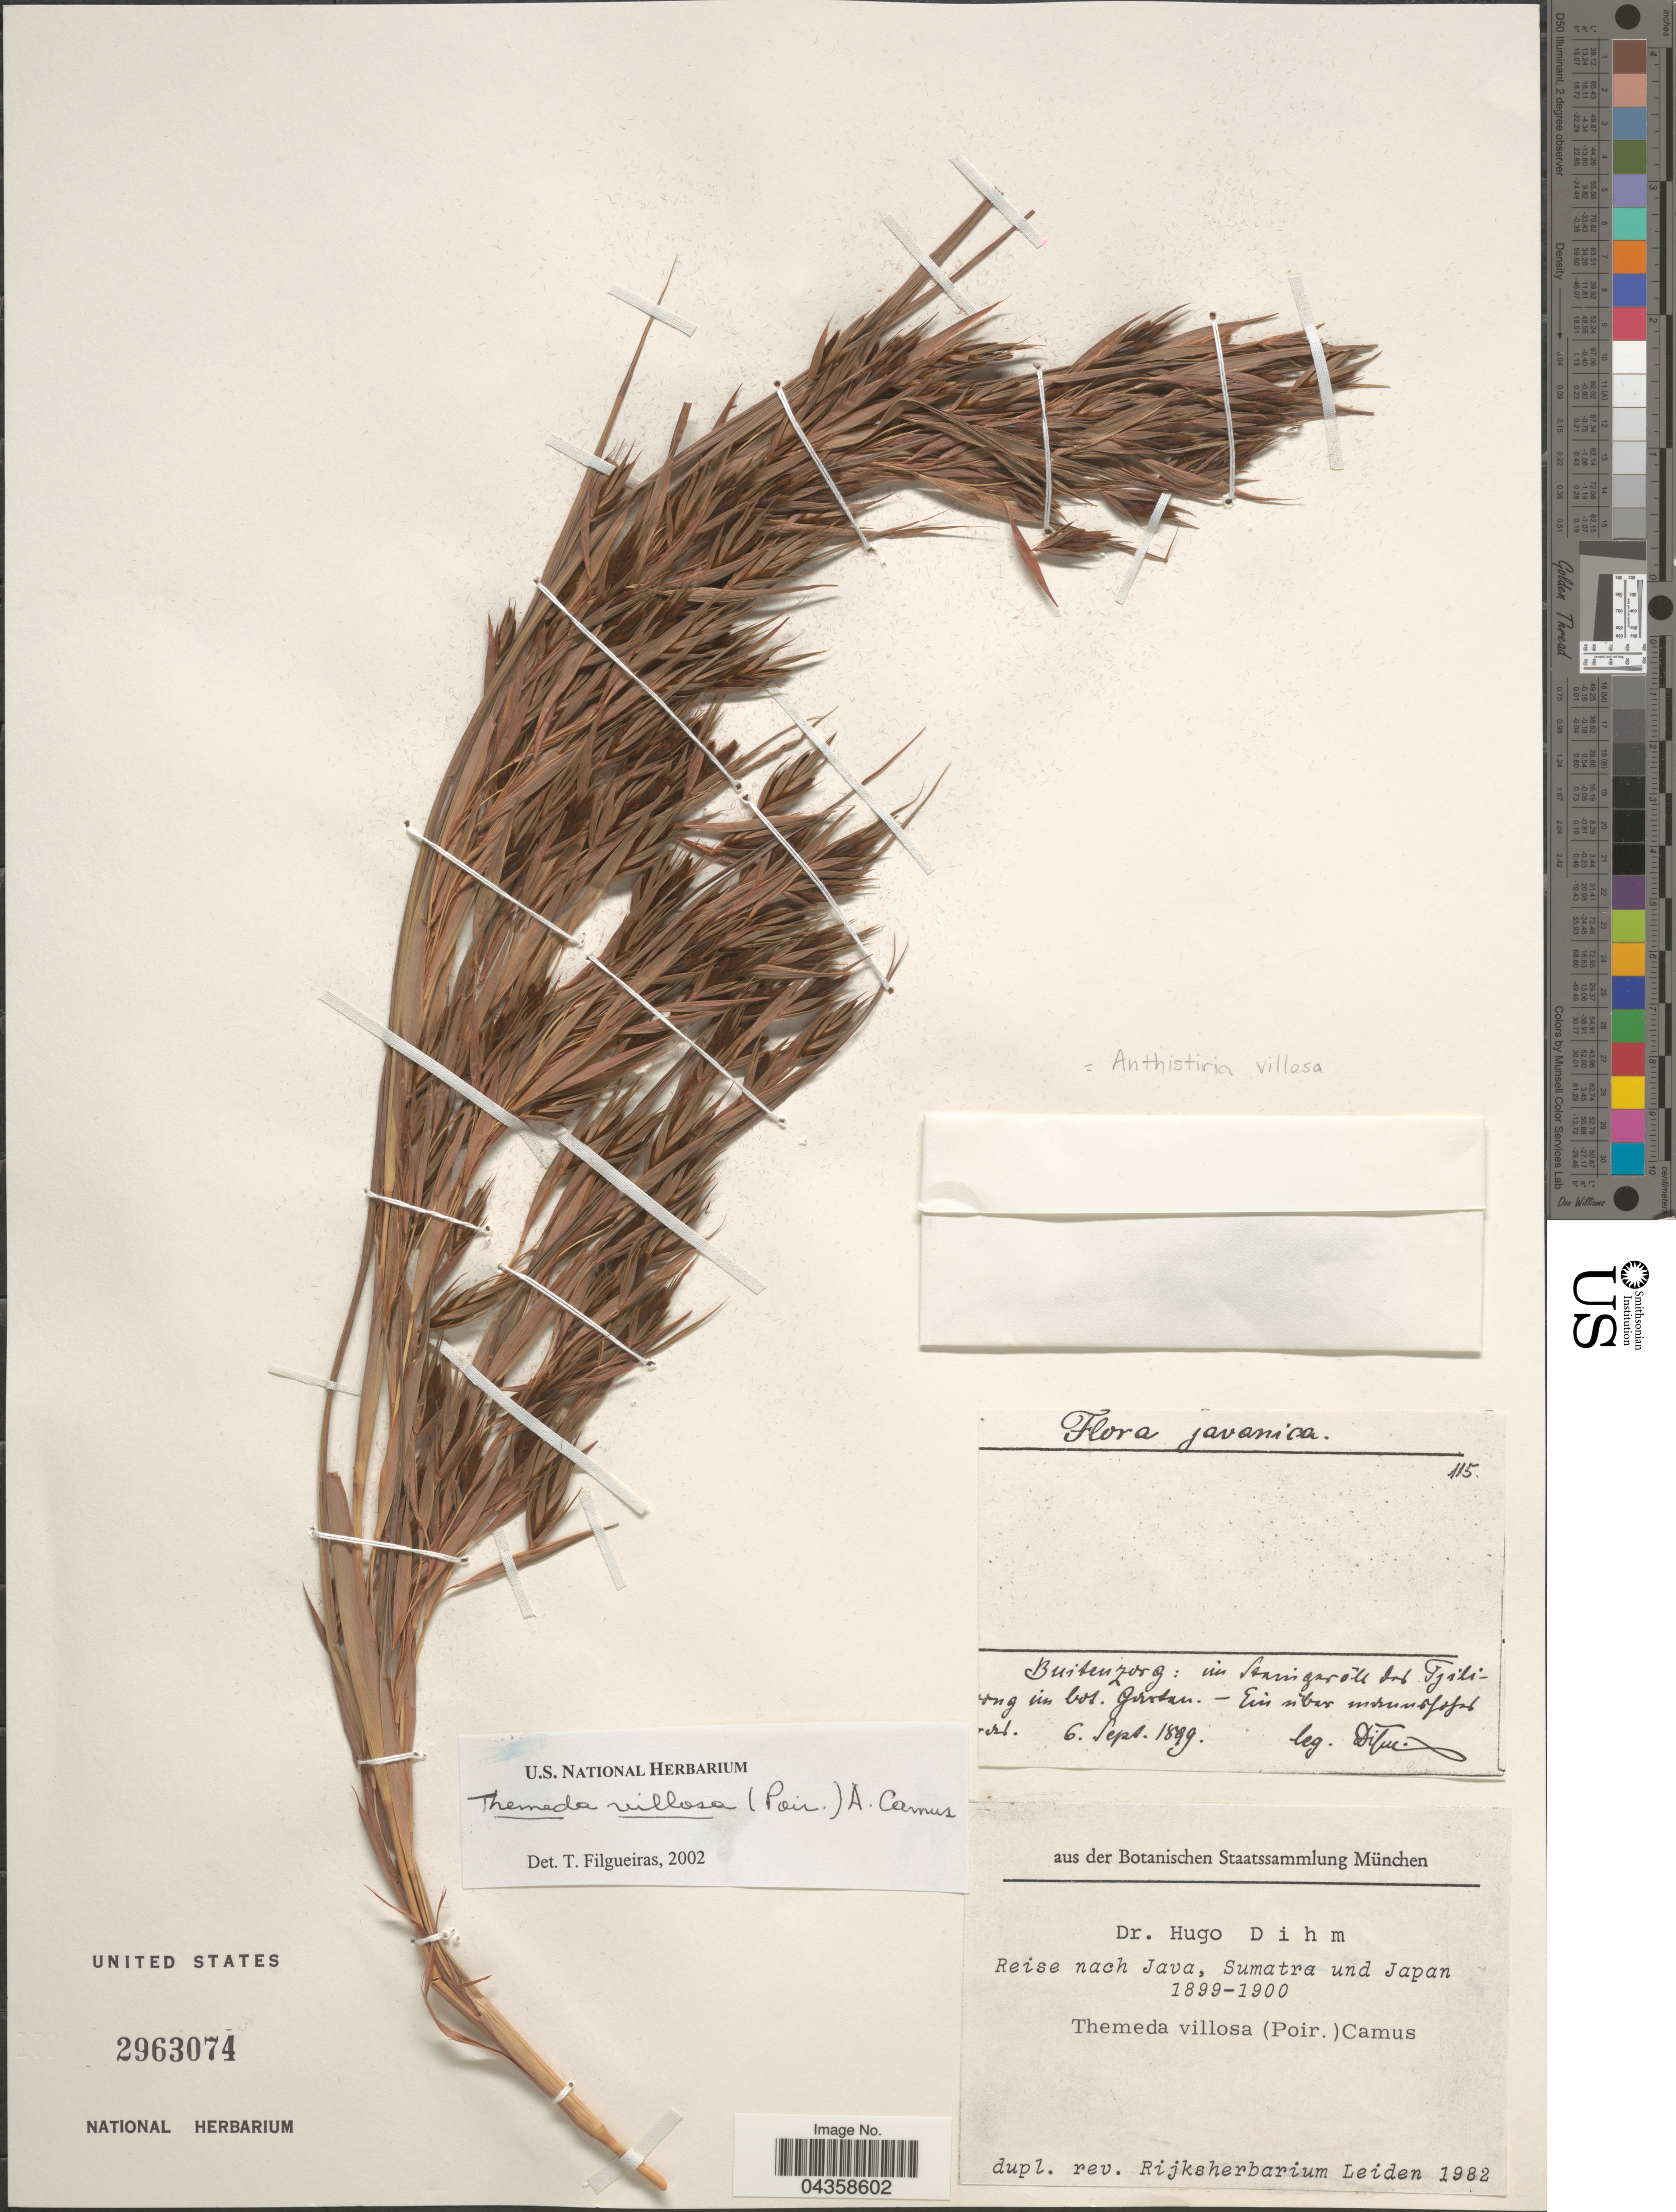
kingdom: Plantae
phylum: Tracheophyta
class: Liliopsida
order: Poales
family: Poaceae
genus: Themeda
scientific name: Themeda villosa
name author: (Lam.) A. Camus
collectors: D. Dihm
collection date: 1899-09-06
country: Indonesia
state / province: Java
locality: Buitenzorg: in Semigeroll der Tjili [illegible text]ong in bot garden. Reise nach Java, Sumatra und Japan 1899-1900.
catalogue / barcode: US 2963074